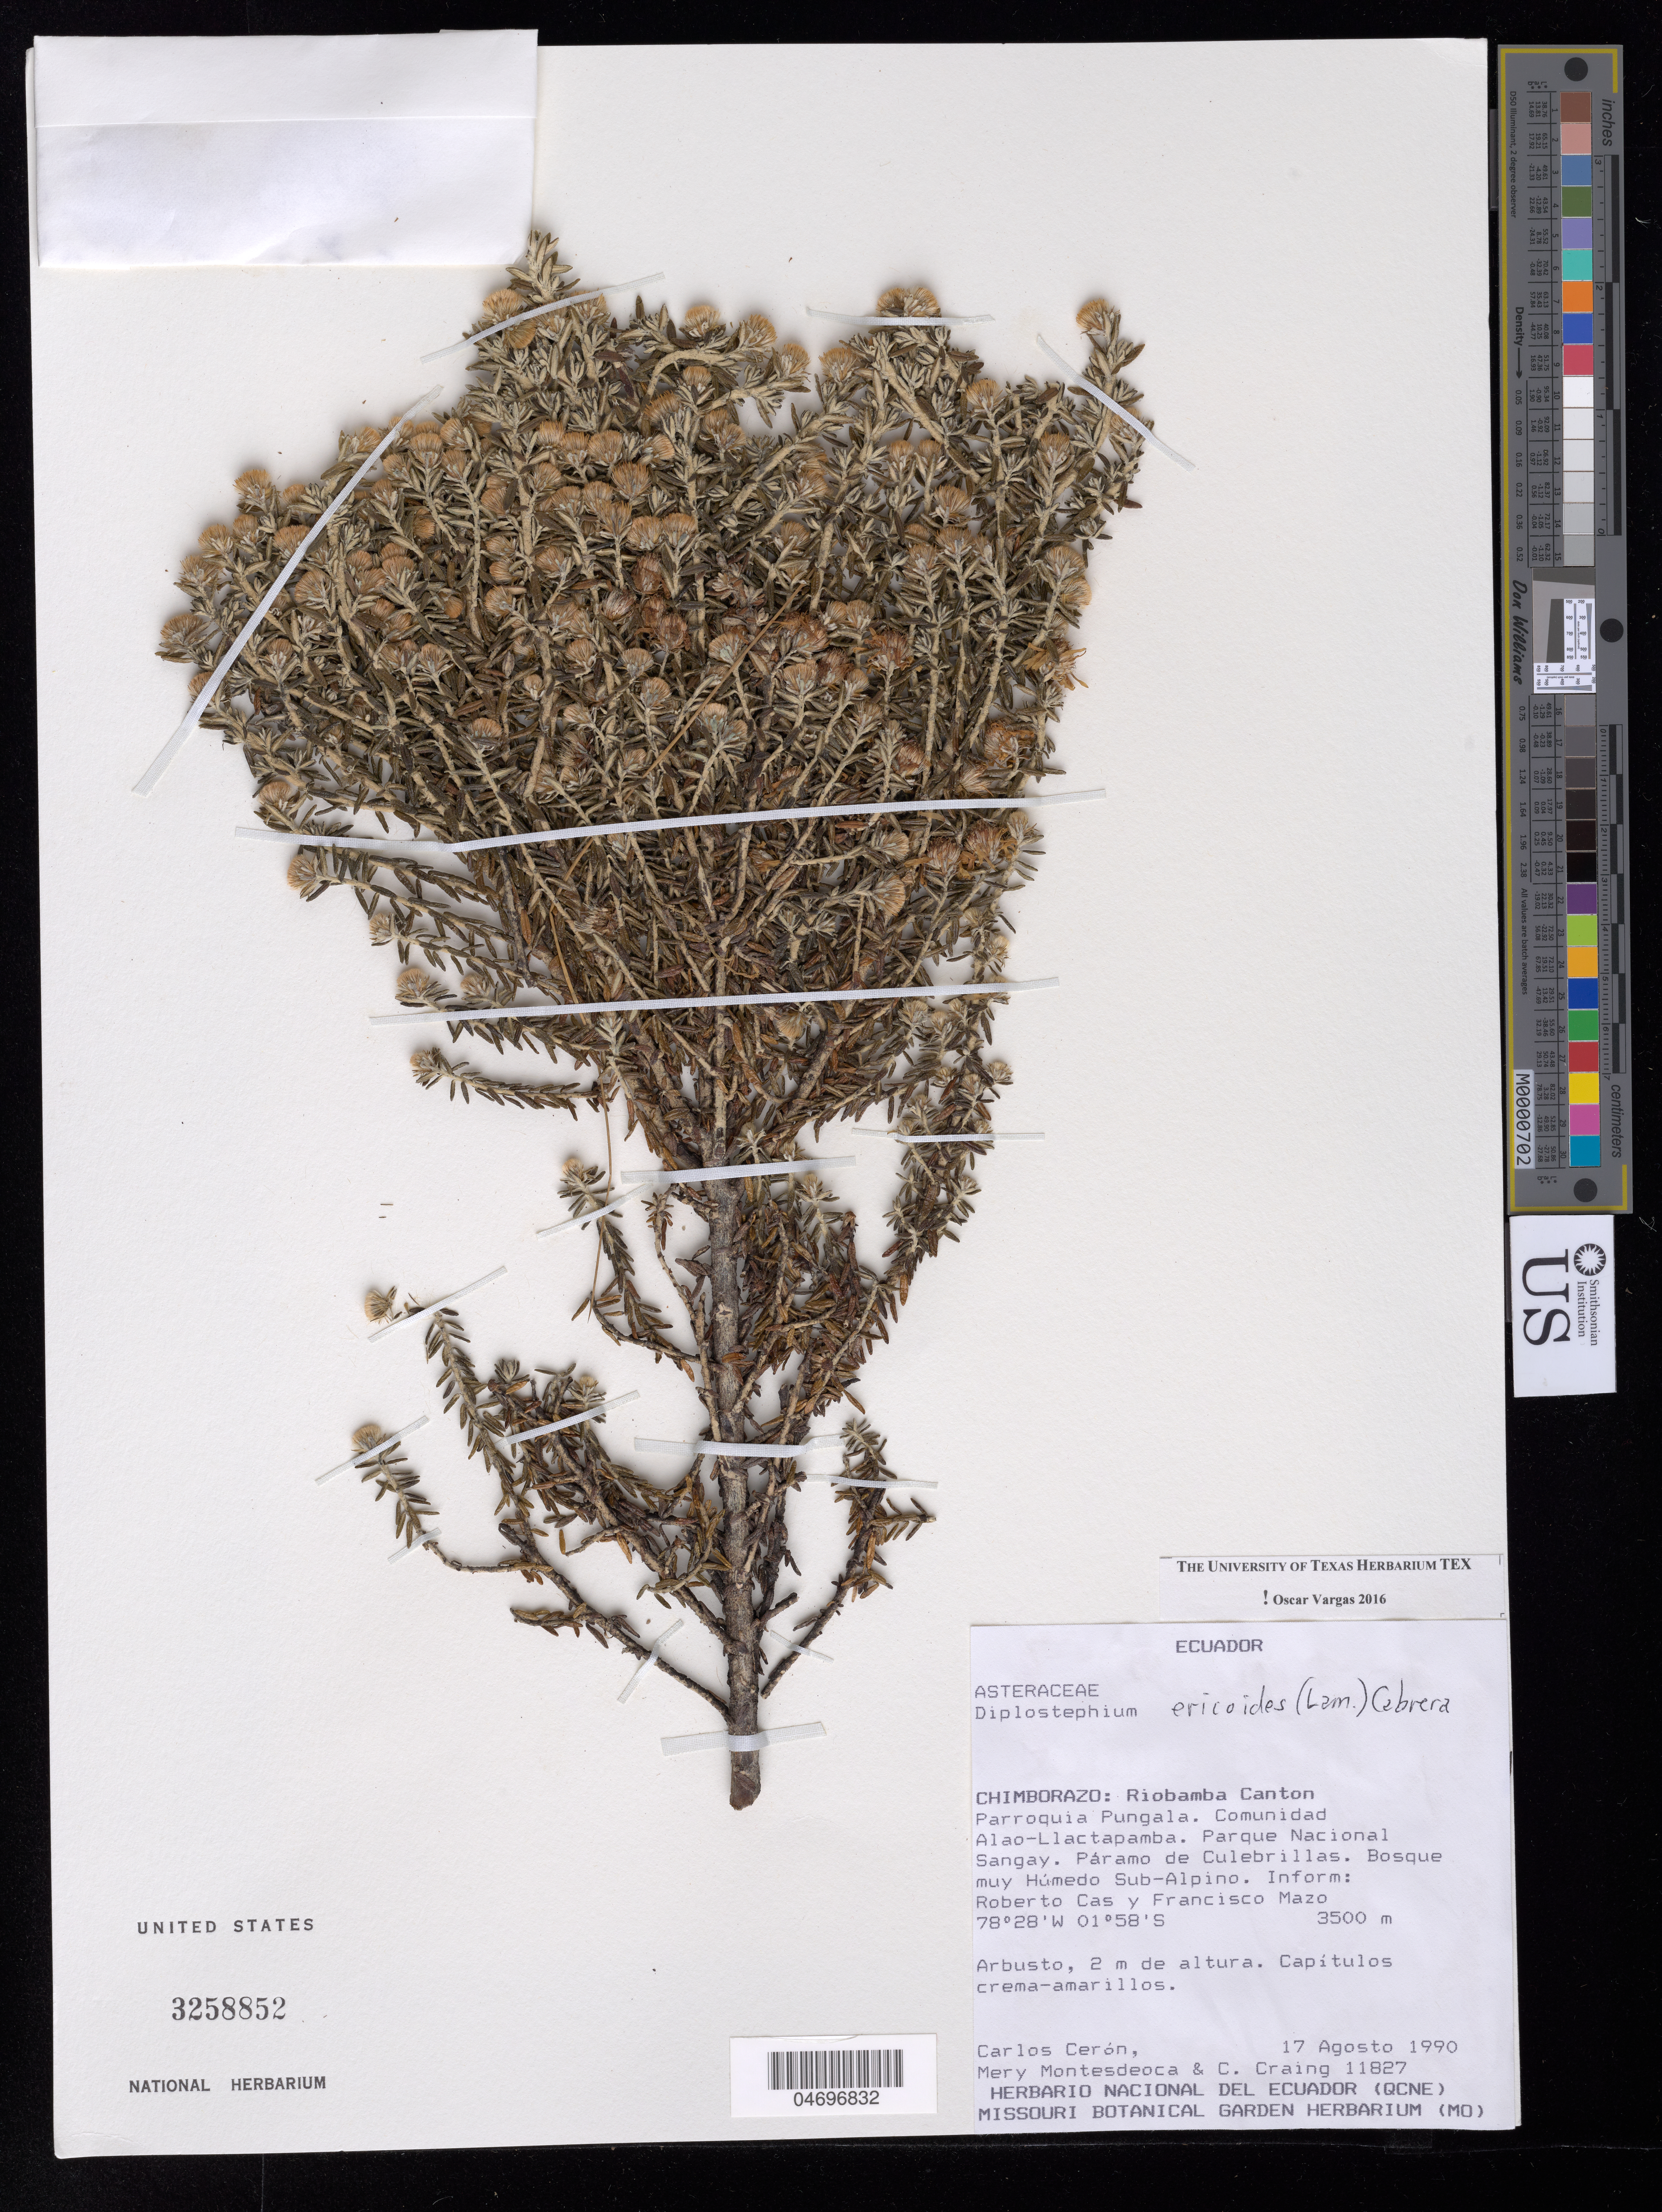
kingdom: Plantae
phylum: Tracheophyta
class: Magnoliopsida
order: Asterales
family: Asteraceae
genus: Diplostephium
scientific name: Diplostephium ericoides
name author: (Lam.) Cabrera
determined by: Vargas, Oscar M.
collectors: C. E. Cerón M., M. Montesdeoca, C. Craing, R. Cas & F. Mazo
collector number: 11827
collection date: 1990-08-17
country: Ecuador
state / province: Chimborazo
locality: Riobamba Canton. parroguia Pungala. Comunidad Alao-Llactapamba. Parque Nacional Sangay. Parama de Culebrillas.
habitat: Paramo de Culebrillas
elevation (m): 3500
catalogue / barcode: US 3258852